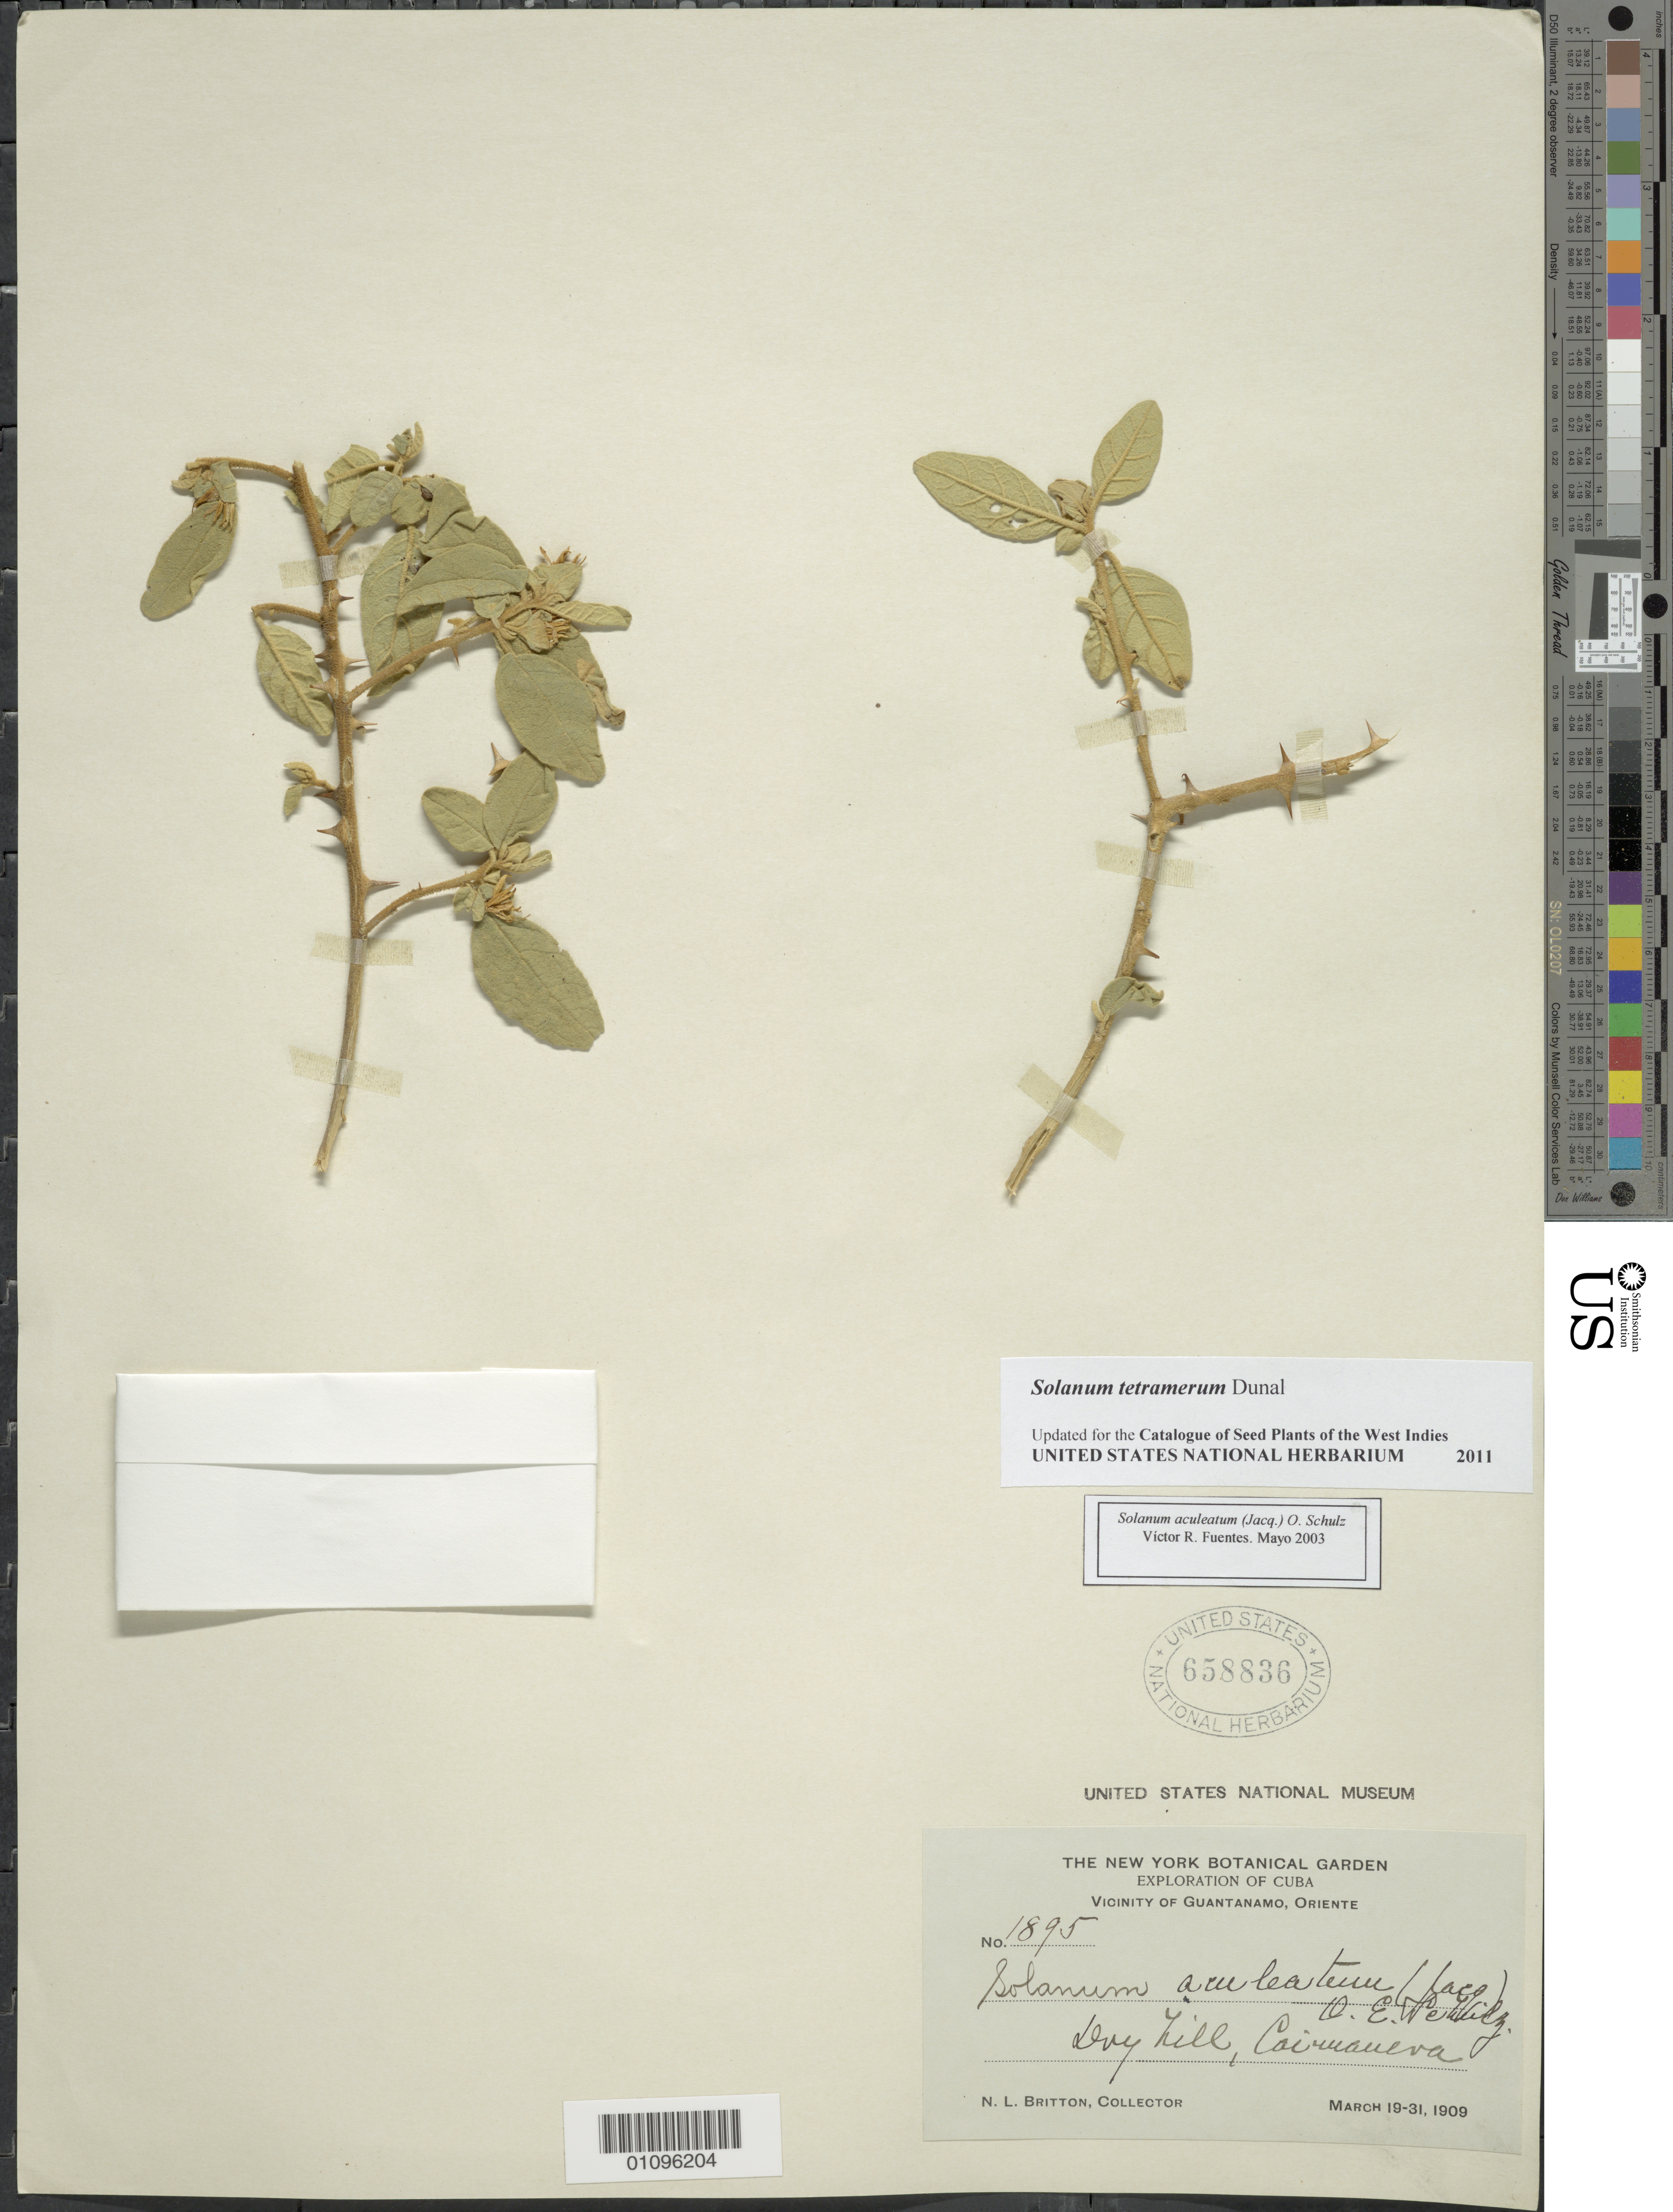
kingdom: Plantae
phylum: Tracheophyta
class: Magnoliopsida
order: Solanales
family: Solanaceae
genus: Solanum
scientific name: Solanum tetramerum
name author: Dunal & A. DC.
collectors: N. Britton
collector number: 1895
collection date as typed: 19 Mar 1909 to 31 Mar 1909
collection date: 1909-03-19/1909-03-31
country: Cuba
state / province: Guantanamo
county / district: Dry forest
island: Cuba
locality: Guantánamo vicinity, Caimanera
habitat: Dry hill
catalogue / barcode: US 658836